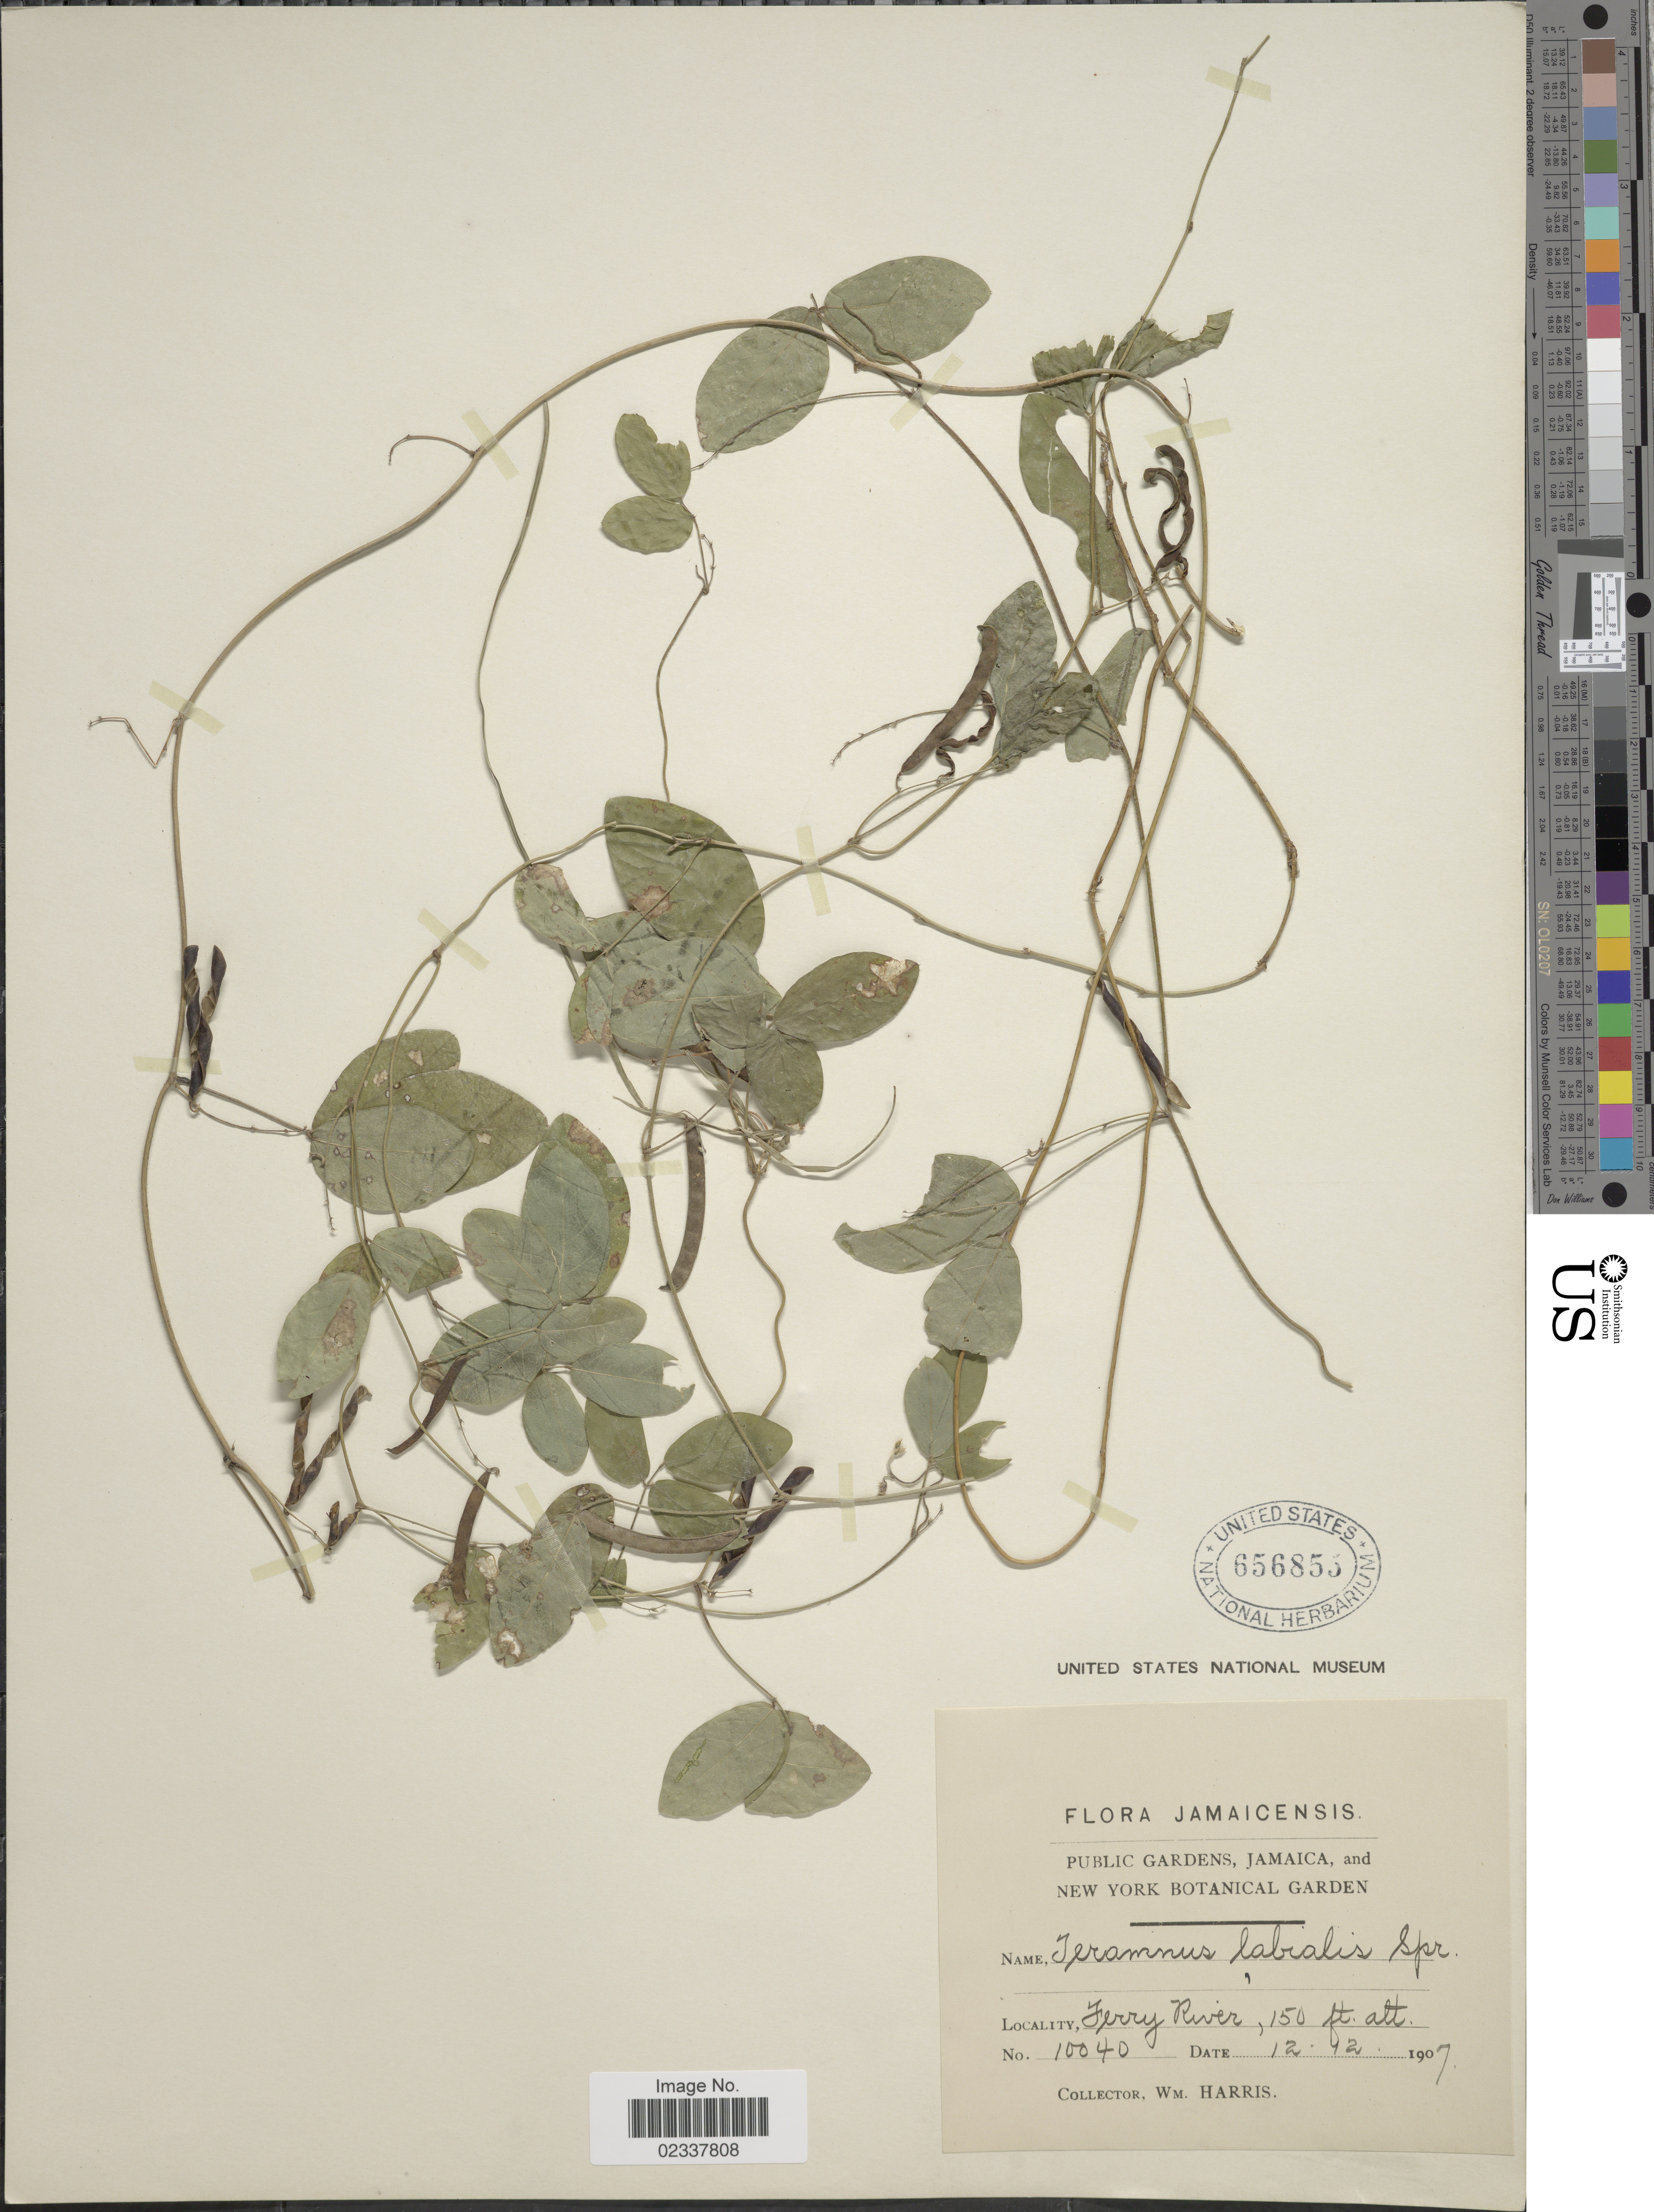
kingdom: Plantae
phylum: Tracheophyta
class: Magnoliopsida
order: Fabales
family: Fabaceae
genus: Teramnus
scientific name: Teramnus labialis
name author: (L. f.) Spreng.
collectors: W. H. Harris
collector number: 10040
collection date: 1907-12-12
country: Jamaica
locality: Ferry River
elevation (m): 46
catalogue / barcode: US 656853